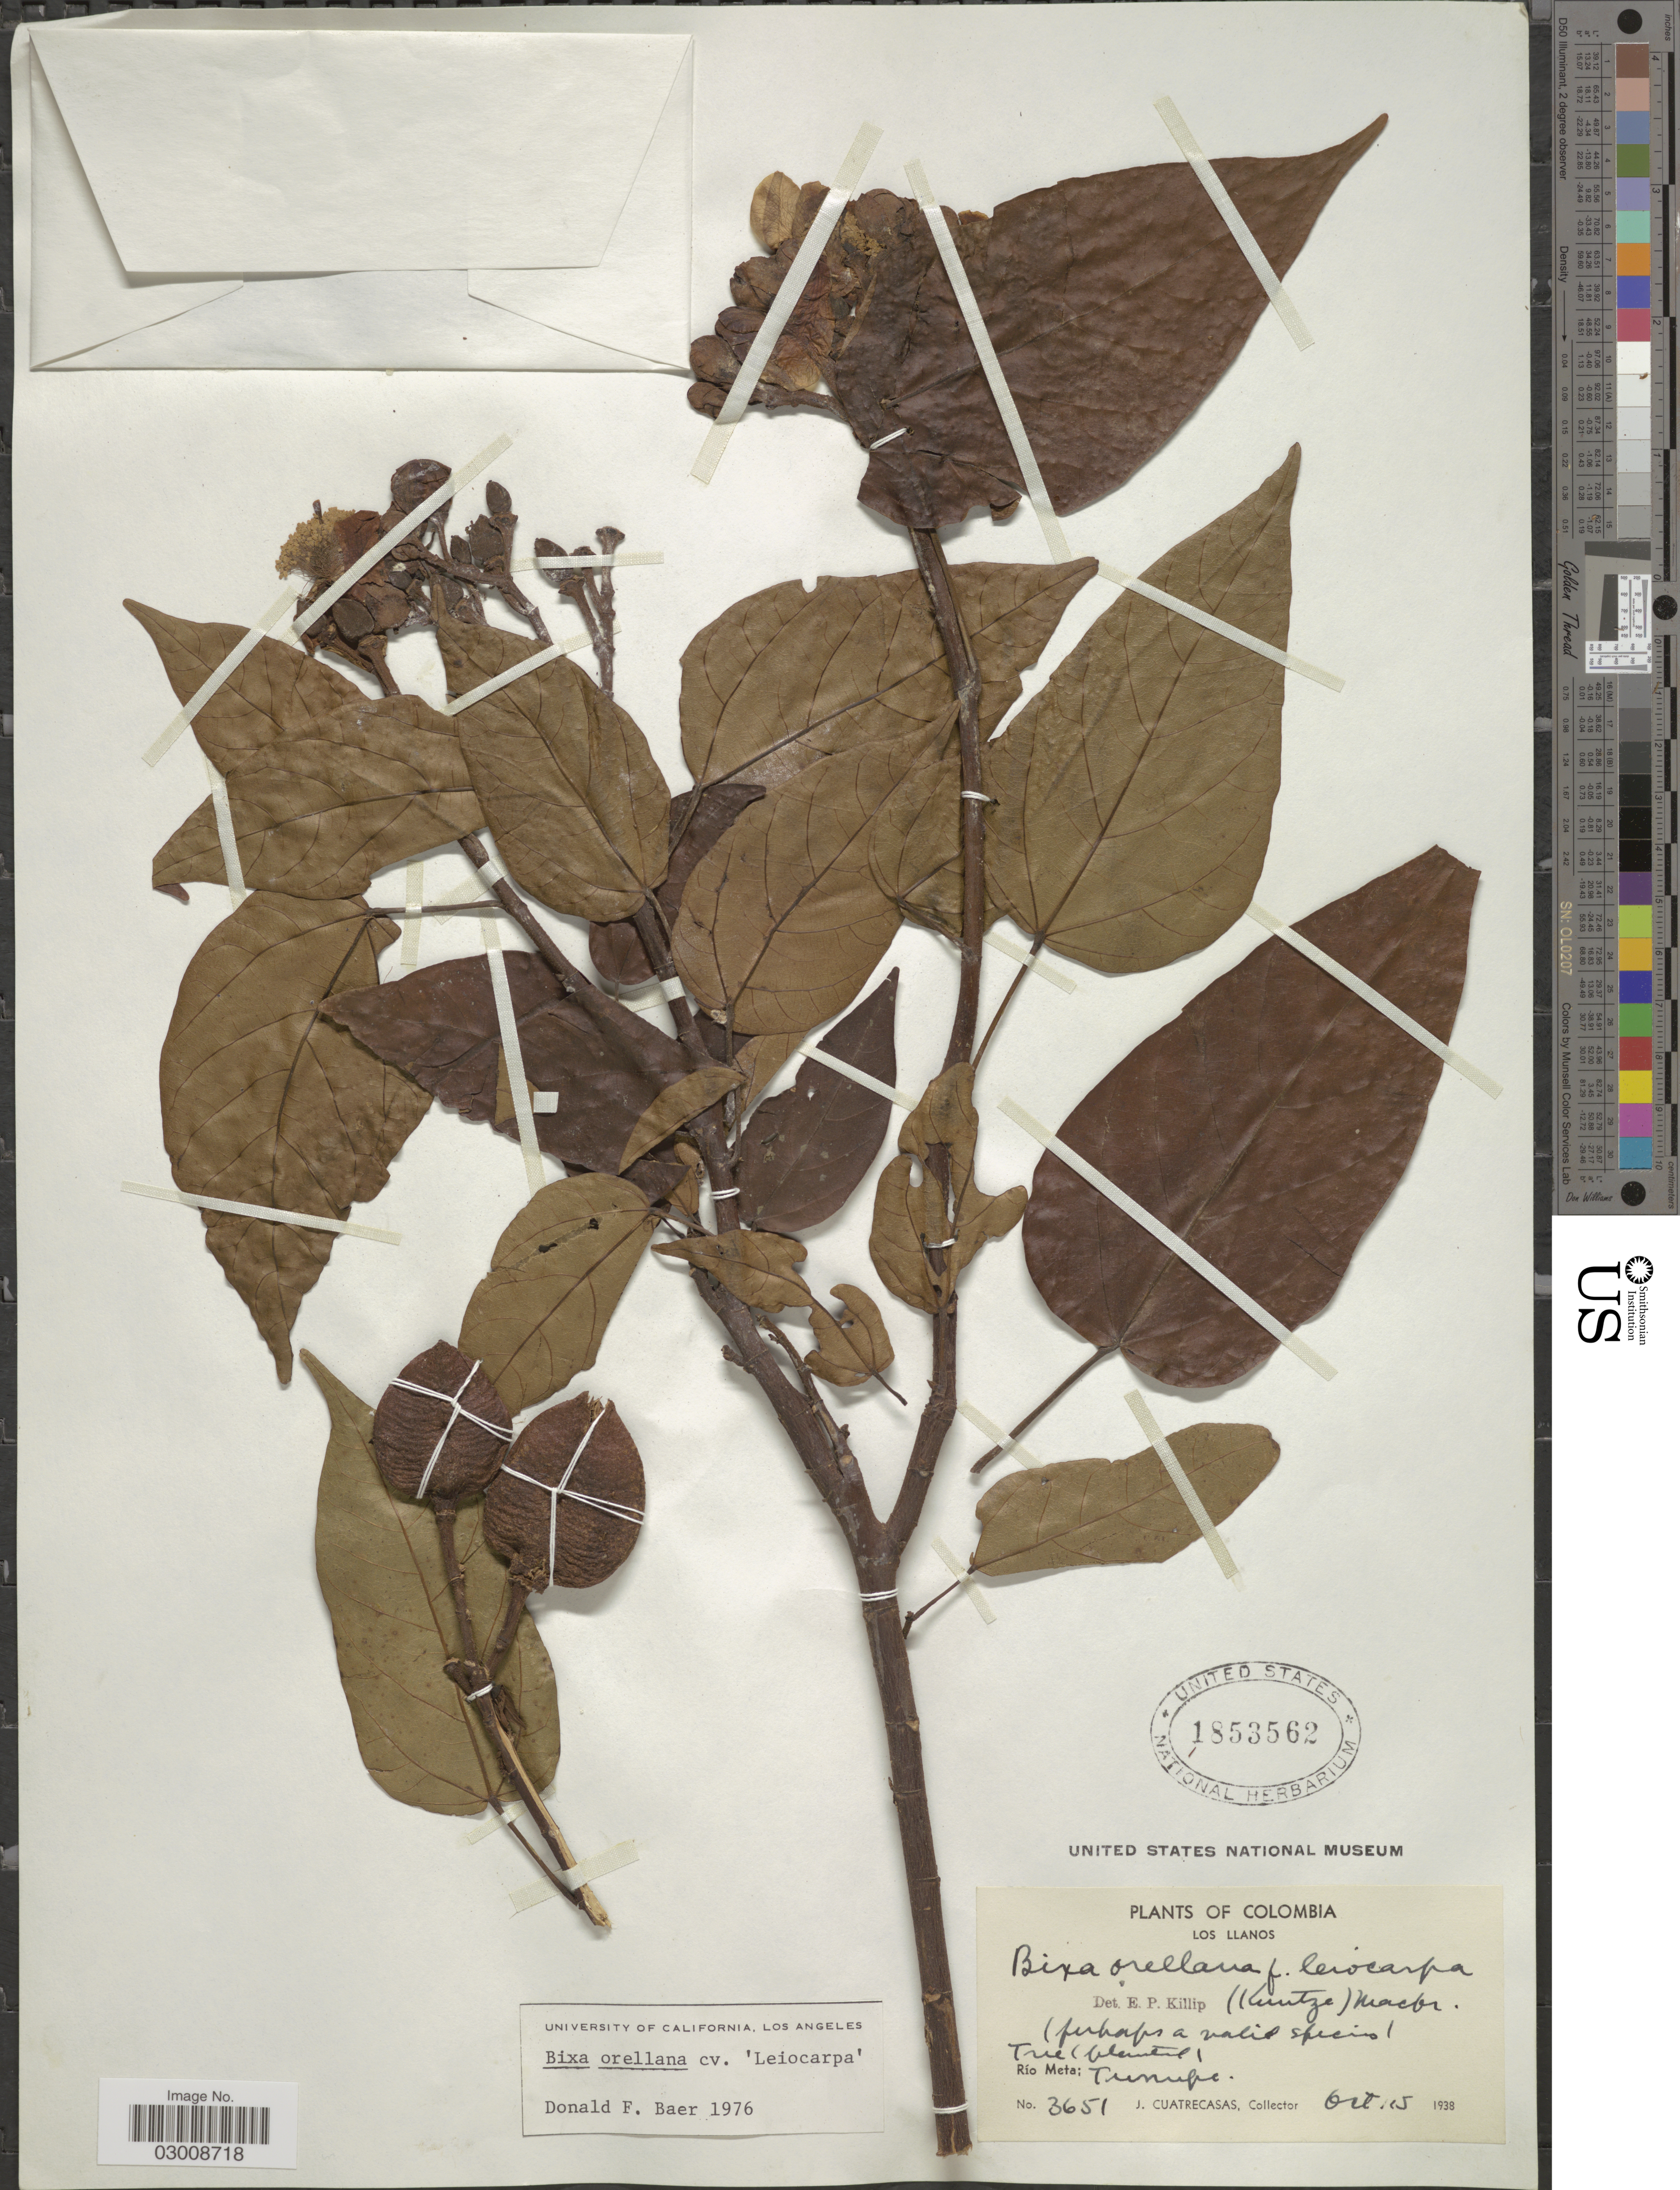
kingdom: Plantae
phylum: Tracheophyta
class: Magnoliopsida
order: Malvales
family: Bixaceae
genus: Bixa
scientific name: Bixa orellana f. leiocarpa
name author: (Kuntze) J.F. Macbr.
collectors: J. Cuatrecasas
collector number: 3651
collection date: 1938-10-15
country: Colombia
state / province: Meta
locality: Los Llanos, Río Meta: Tunupe.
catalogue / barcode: US 1853562